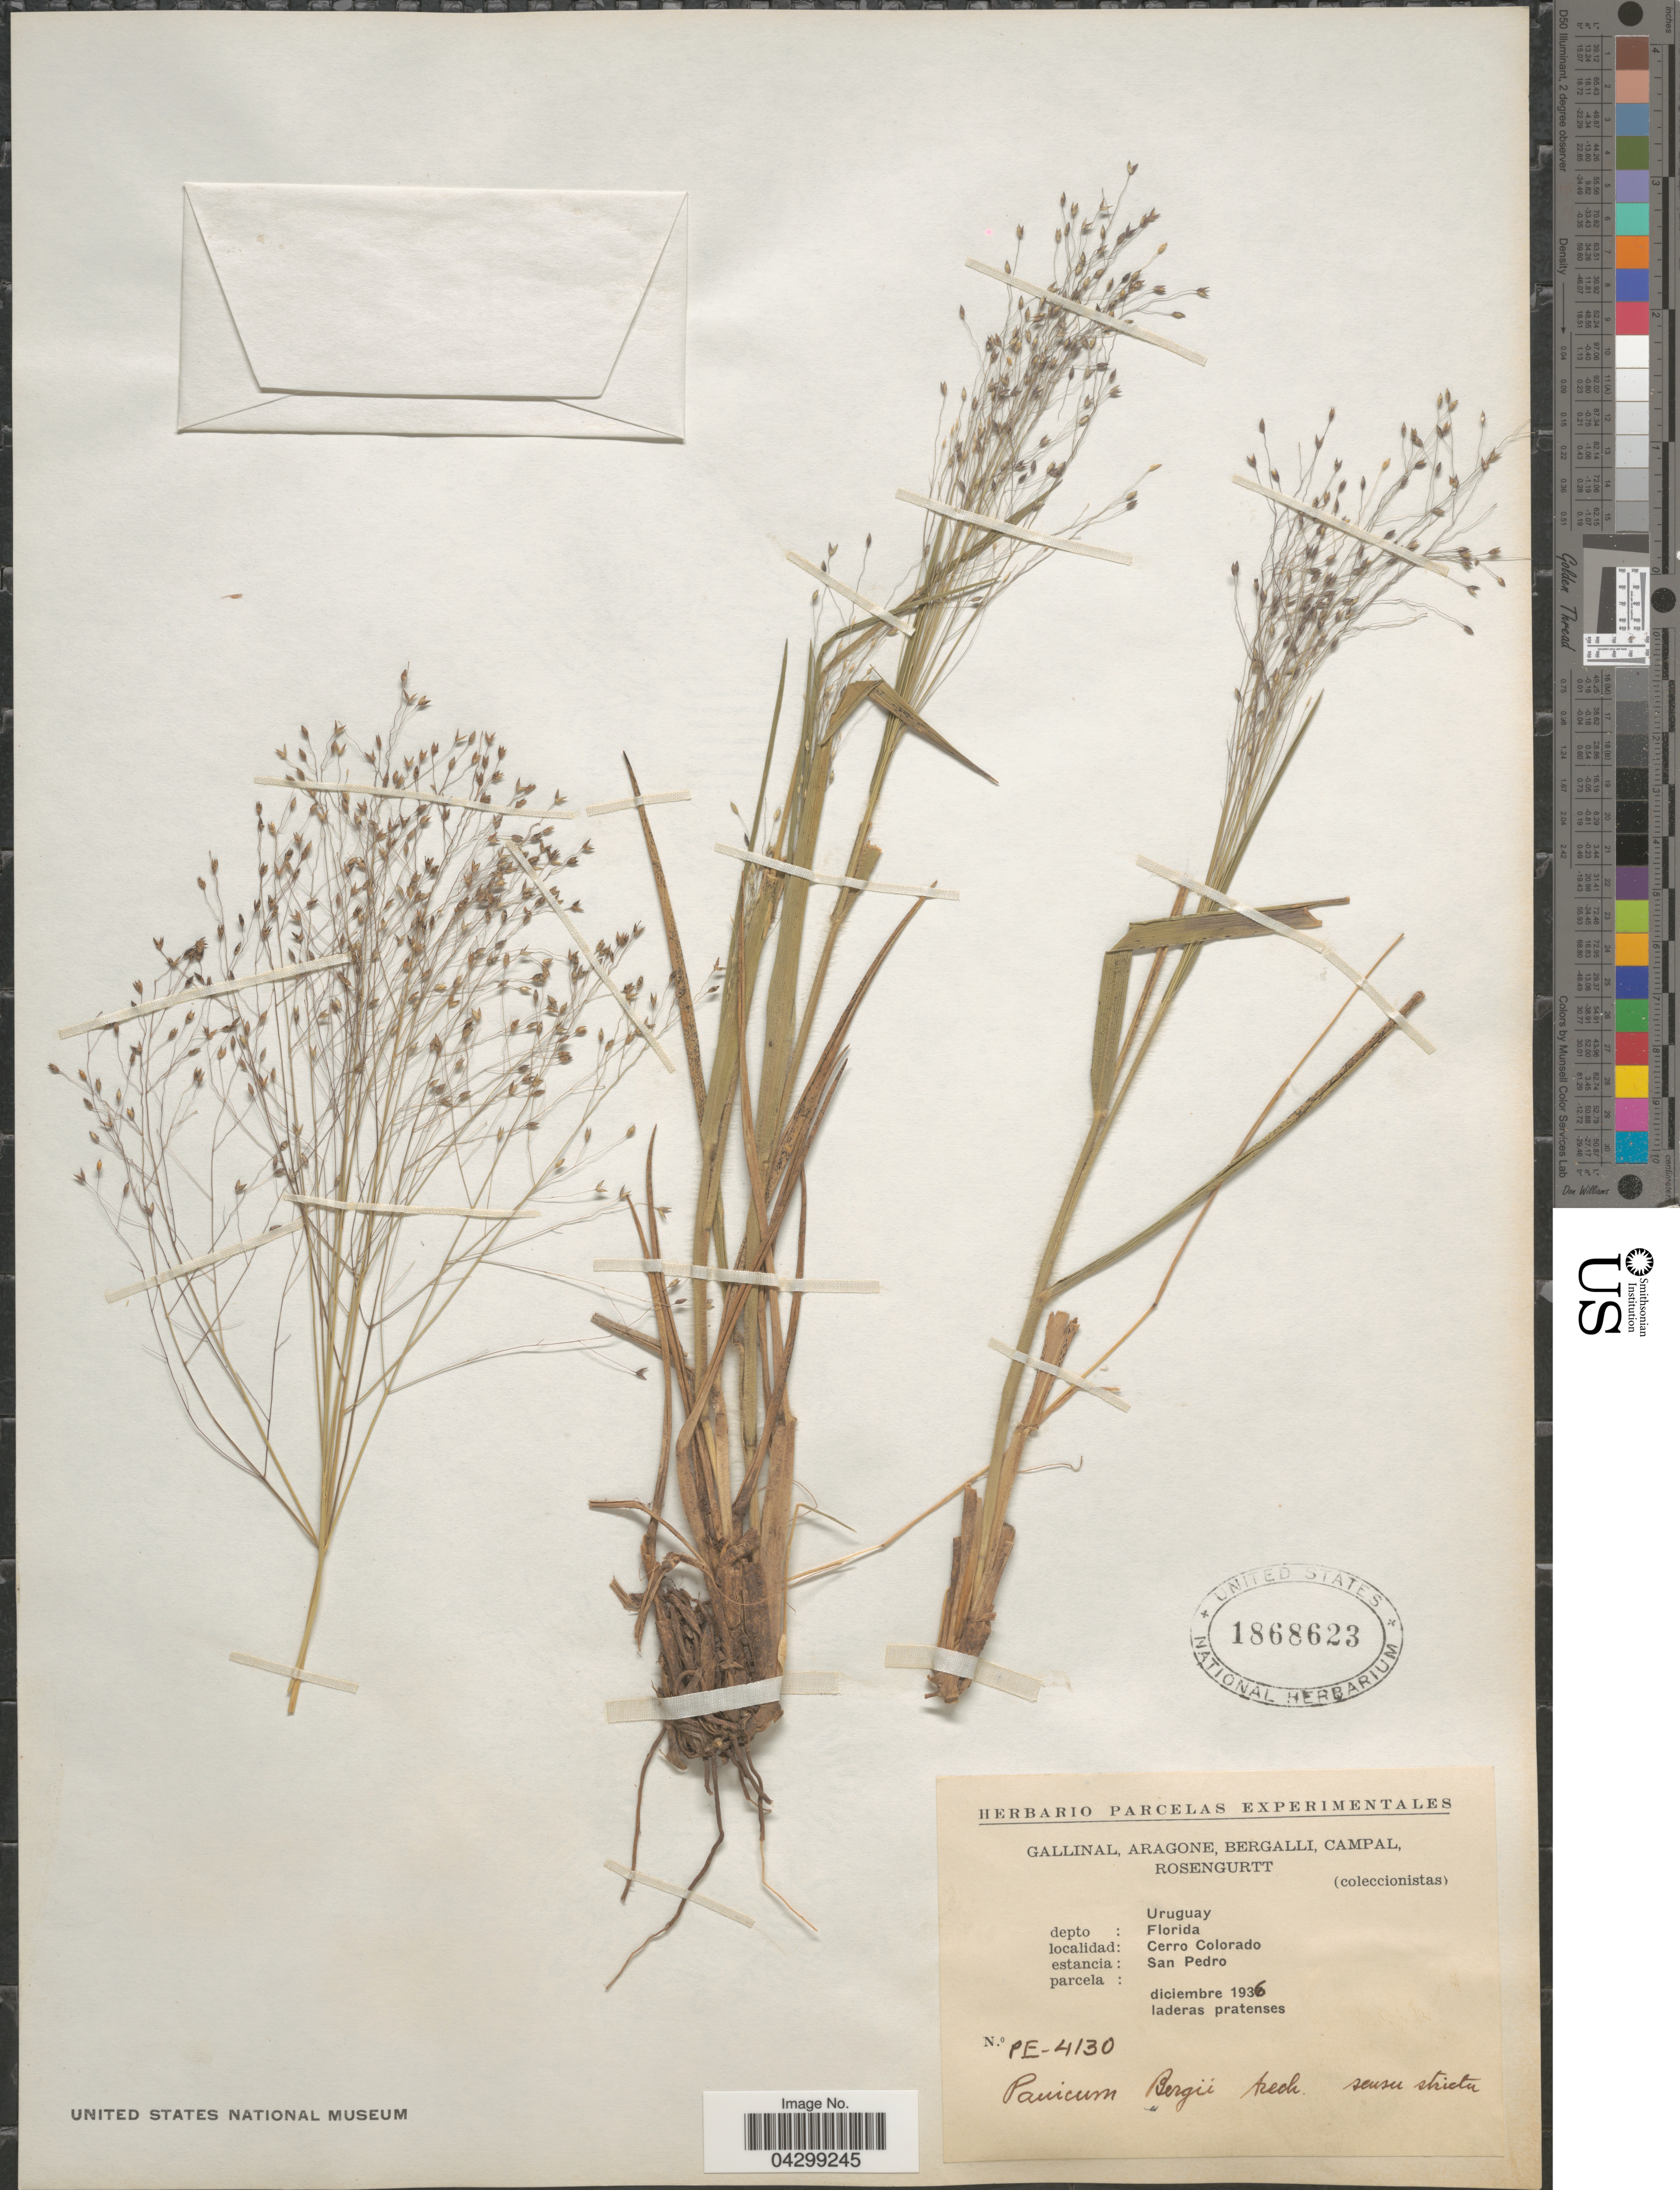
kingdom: Plantae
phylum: Tracheophyta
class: Liliopsida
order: Poales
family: Poaceae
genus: Panicum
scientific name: Panicum bergii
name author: Arechav.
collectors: -. Gallinal, -- Aragone, -- Bergalli, -- Campal & Rosengurtt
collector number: PE-4130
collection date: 1936-12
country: Uruguay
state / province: Florida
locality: Depto: Florida. Cerro Colorado. Estancia: San Pedro.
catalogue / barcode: US 1868623